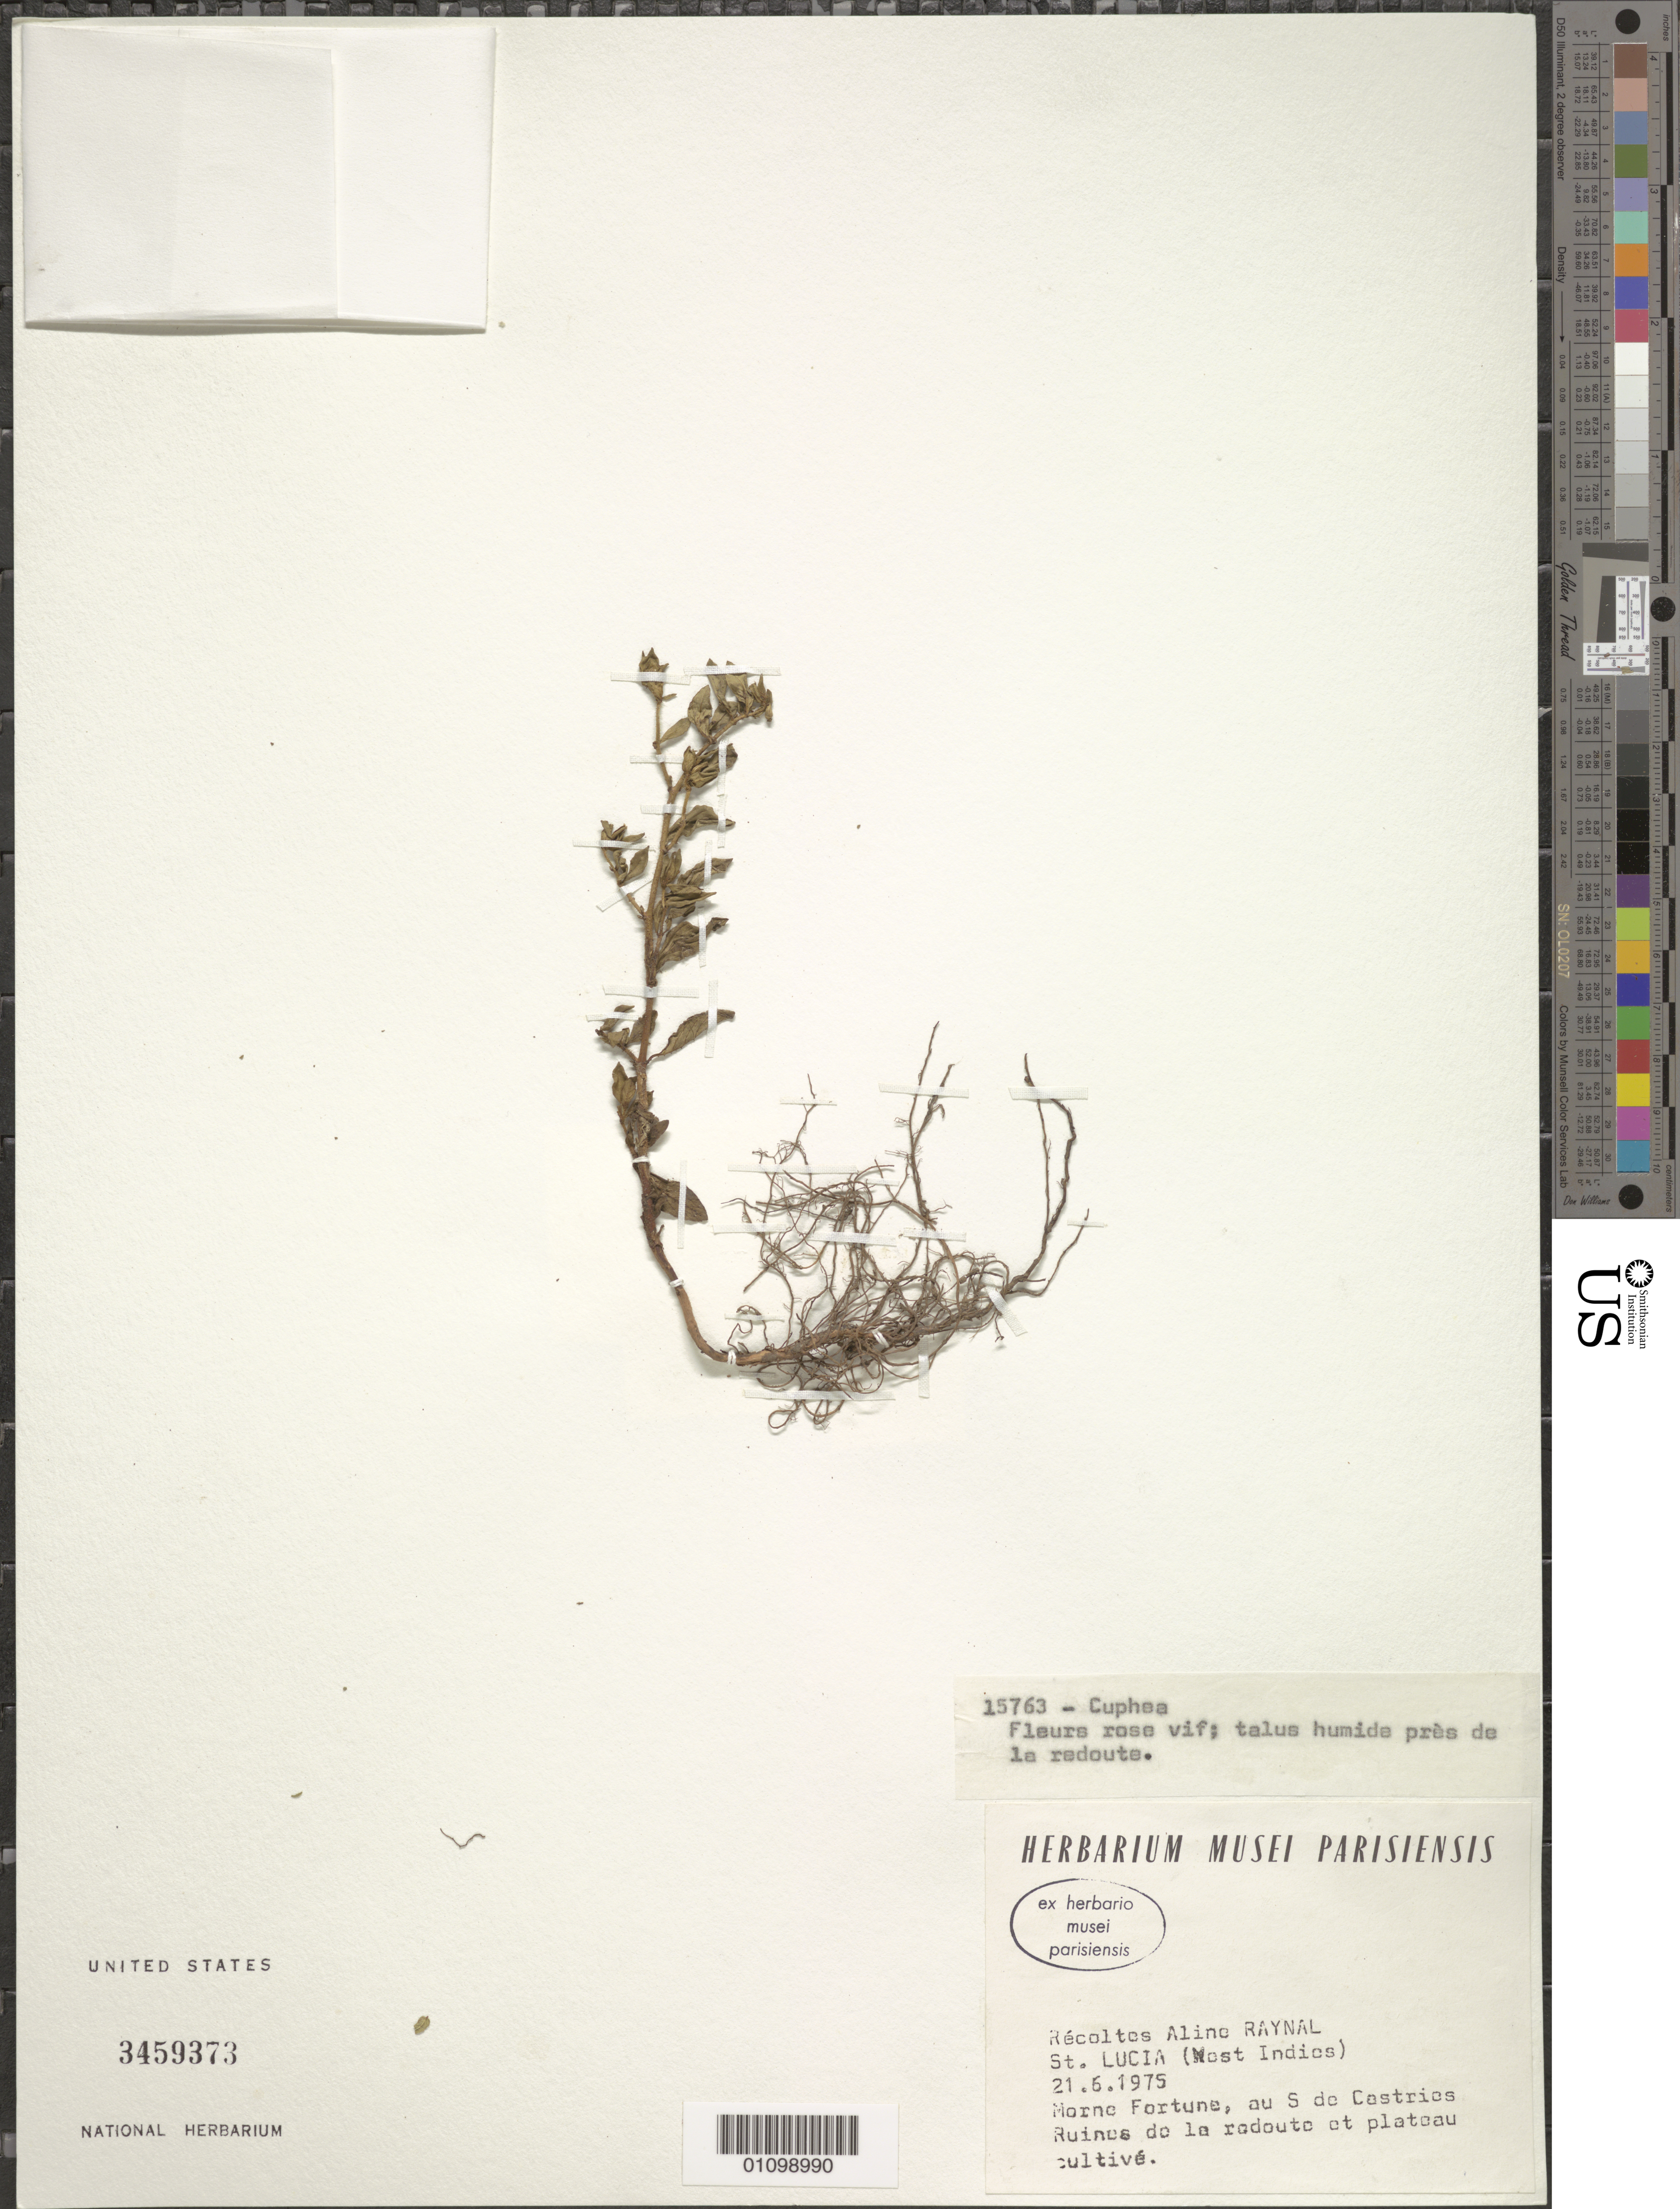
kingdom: Plantae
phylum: Tracheophyta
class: Magnoliopsida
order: Myrtales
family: Lythraceae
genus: Cuphea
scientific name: Cuphea sp.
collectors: A. M. Raynal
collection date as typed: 21 Jun 1975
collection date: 1975-06-21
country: St. Lucia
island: St. Lucia I.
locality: Morne Fortune, au S de Castrios Ruines de la rodoute et plateau cultive.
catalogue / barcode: US 3459373